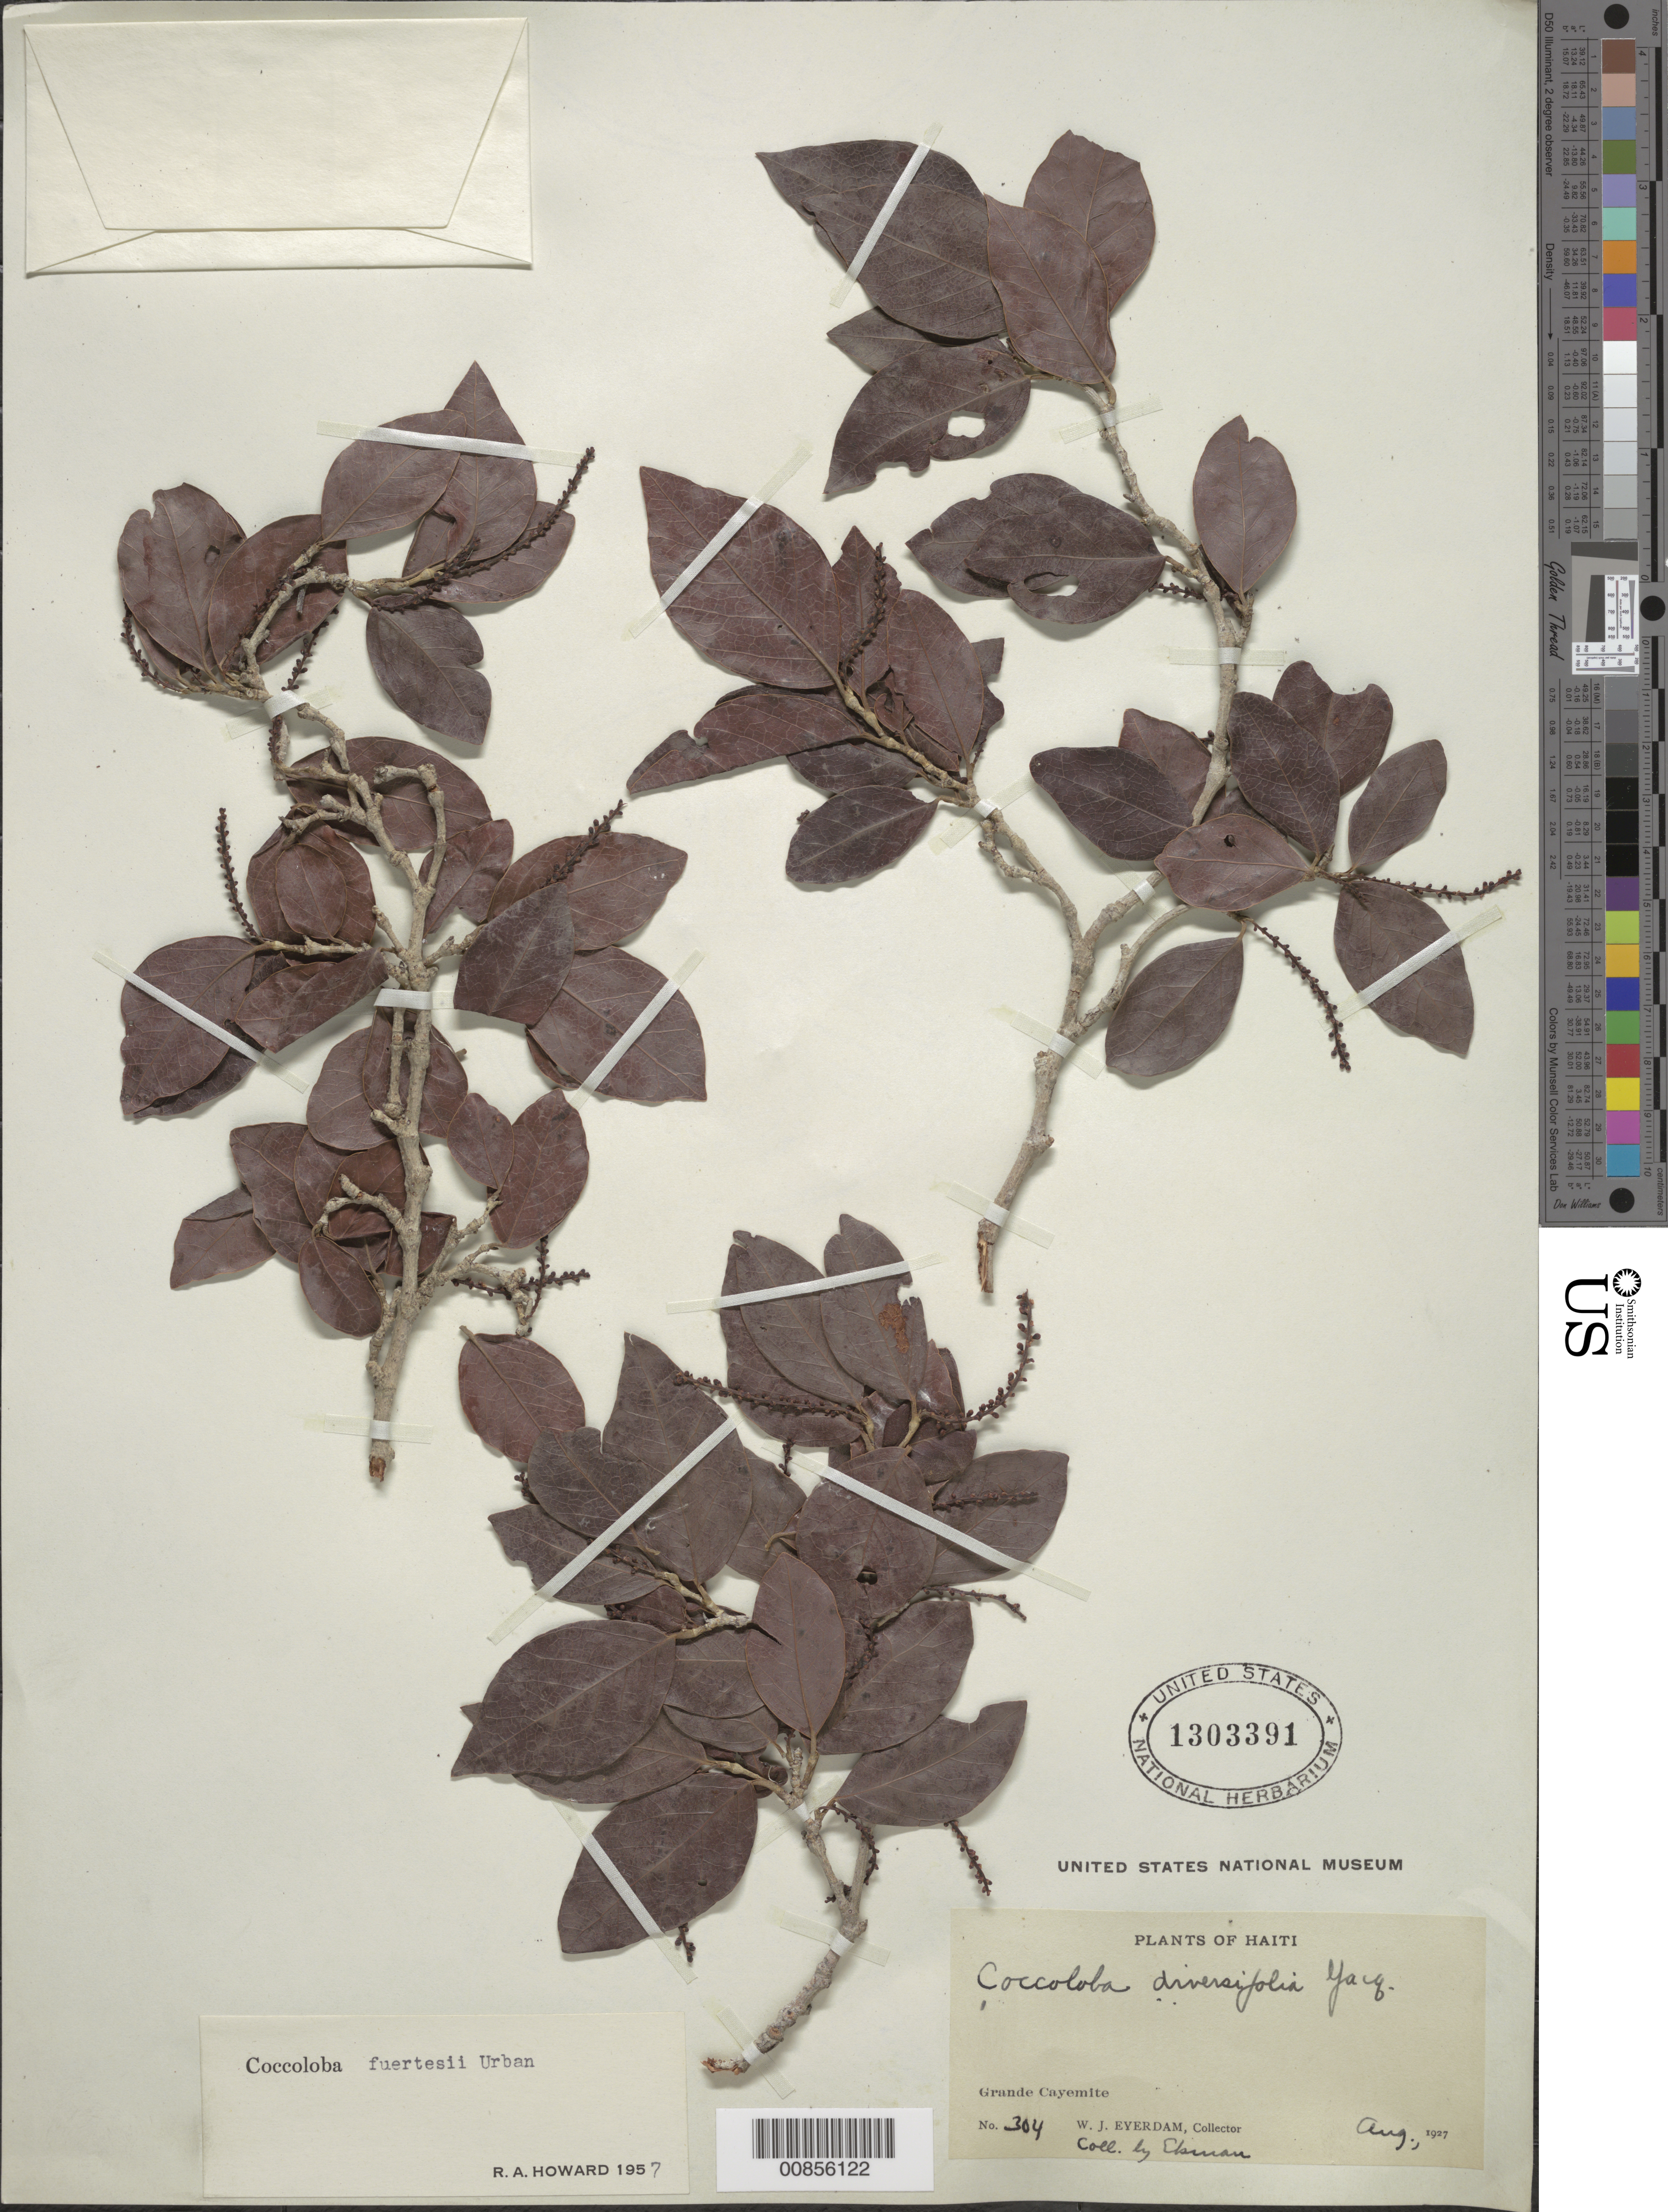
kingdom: Plantae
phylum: Tracheophyta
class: Magnoliopsida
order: Caryophyllales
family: Polygonaceae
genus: Coccoloba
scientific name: Coccoloba fuertesii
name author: Urb.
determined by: Howard, R. A.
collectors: W. J. Eyerdam & E. L. Ekman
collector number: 304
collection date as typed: Aug 1927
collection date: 1927-08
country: Haiti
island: Grande Cayemite I.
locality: Grande Cayemite.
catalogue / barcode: US 1303391